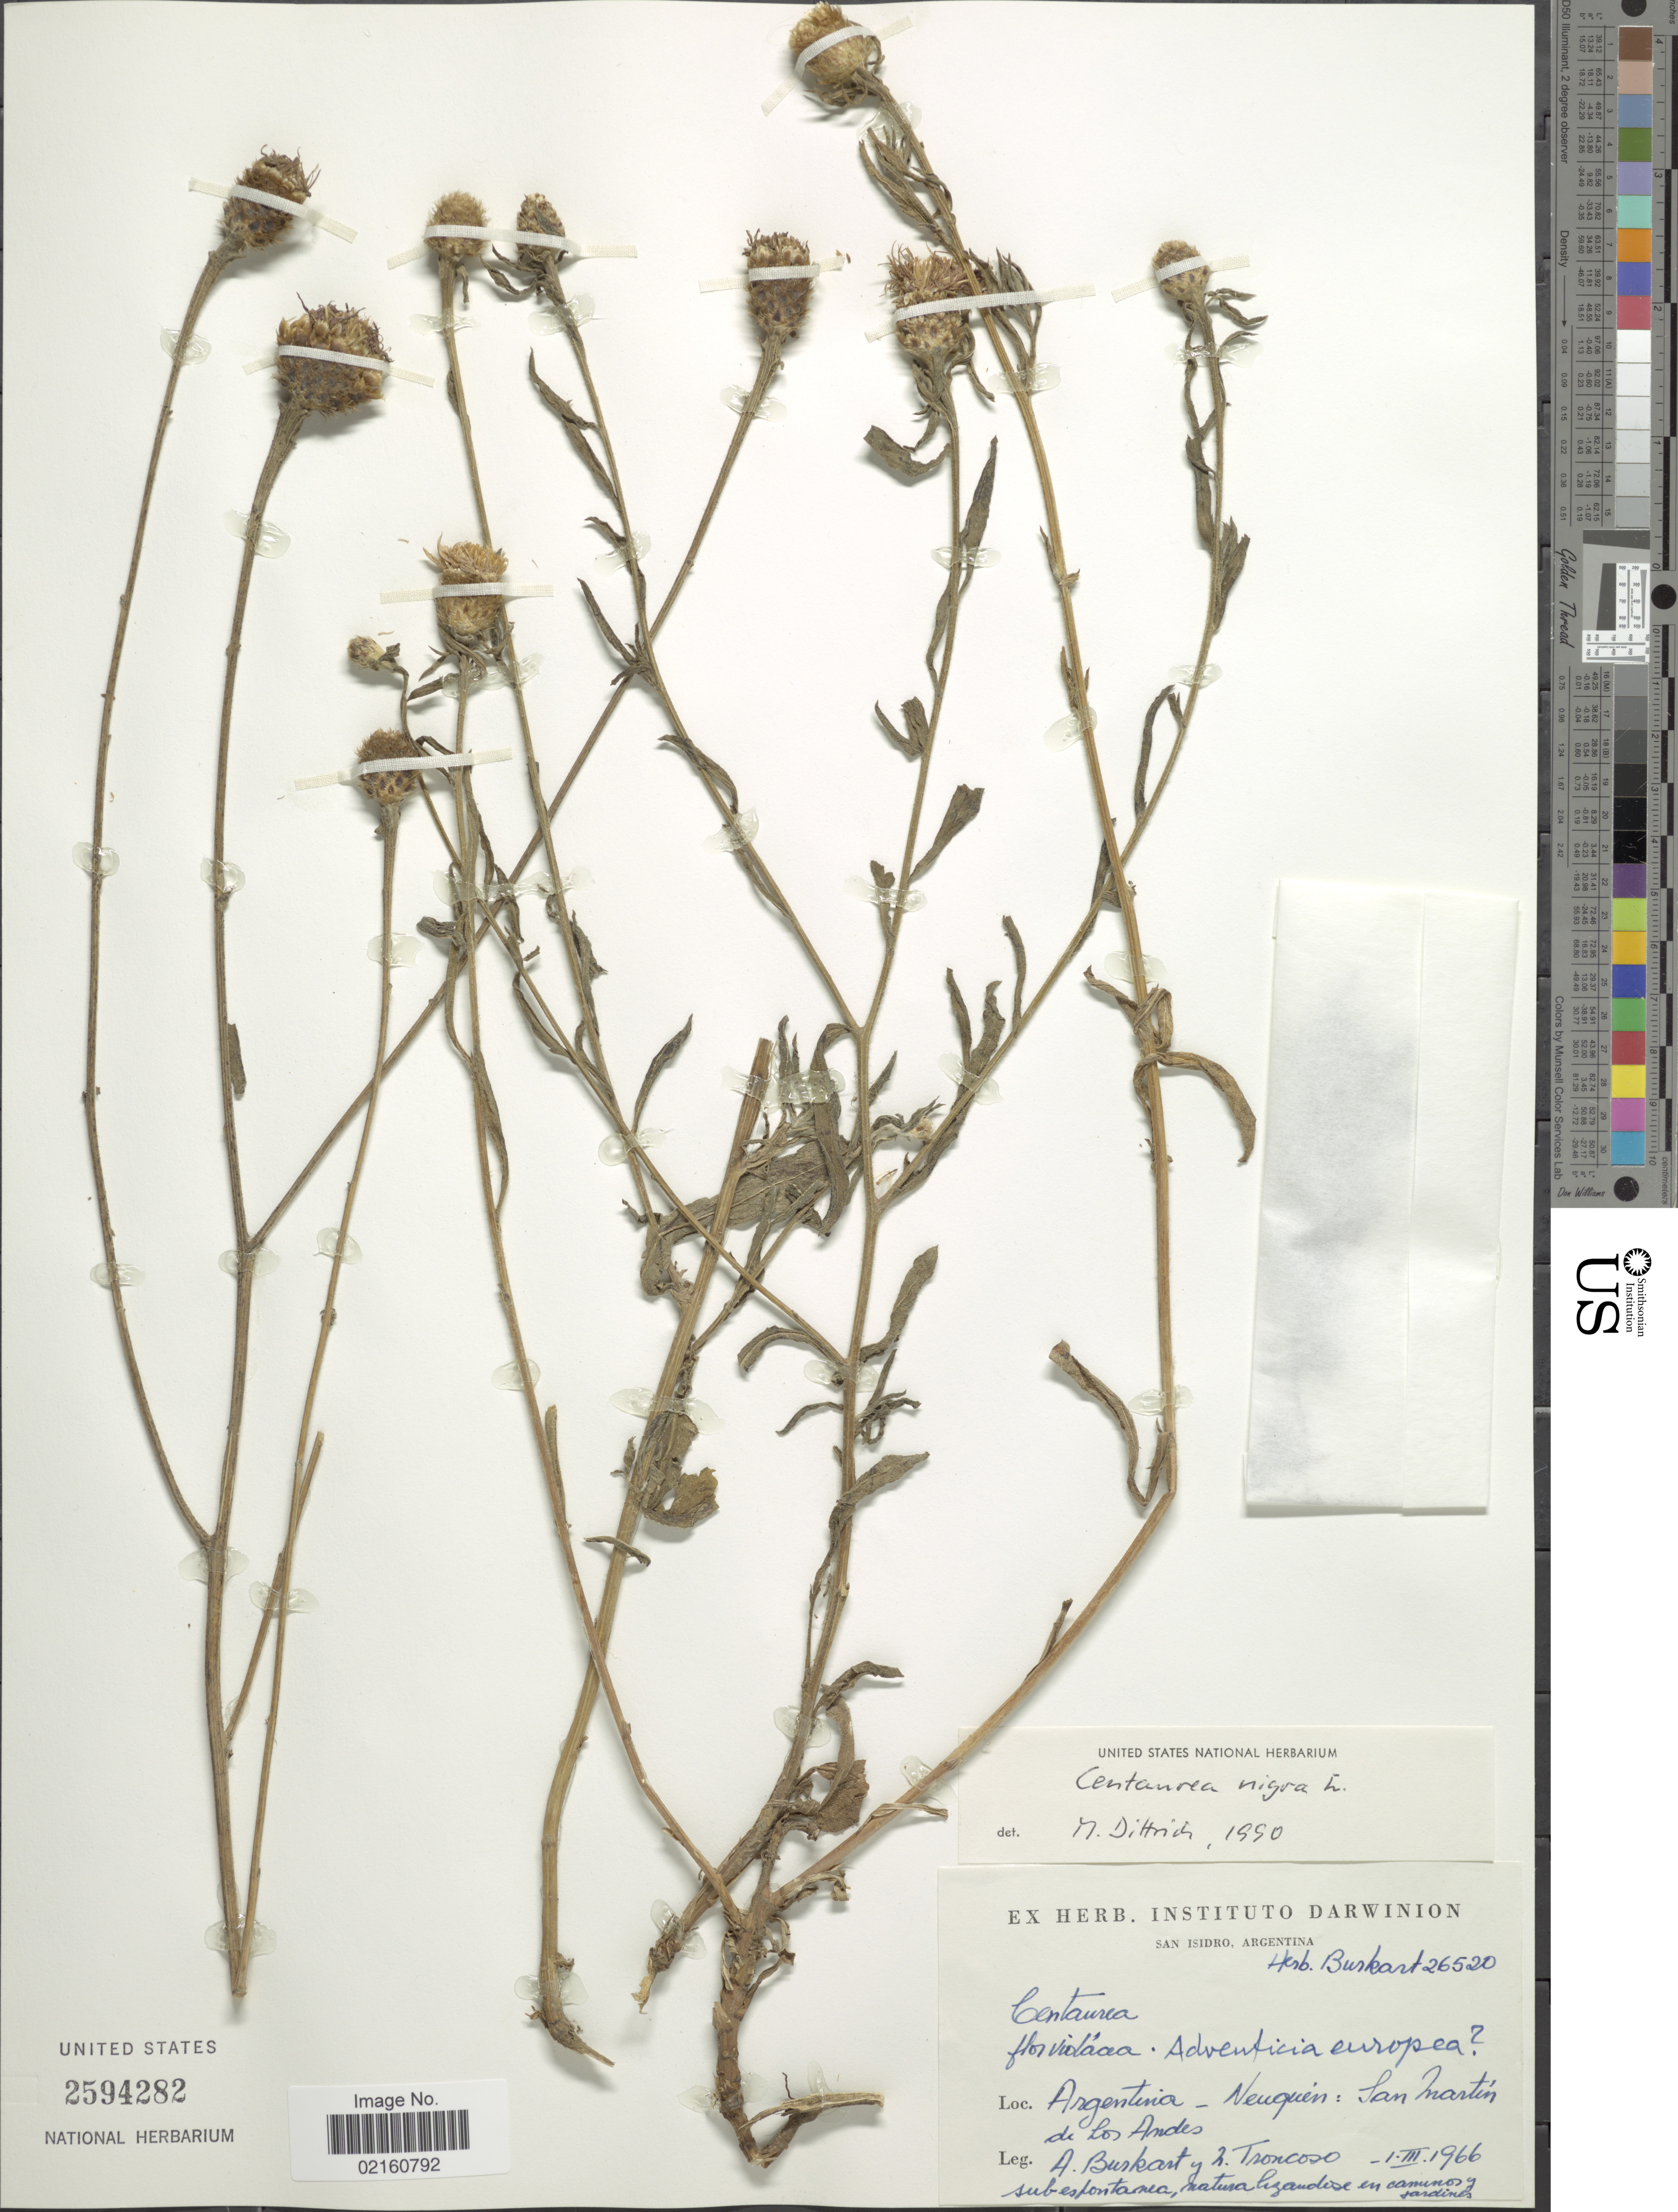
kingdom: Plantae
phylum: Tracheophyta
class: Magnoliopsida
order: Asterales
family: Asteraceae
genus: Centaurea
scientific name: Centaurea nigra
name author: L.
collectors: A. E. Burkart & N. Troncoso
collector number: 26520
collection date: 1966-03-01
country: Argentina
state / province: Neuquen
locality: San Martin de Los Andes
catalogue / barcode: US 2594282